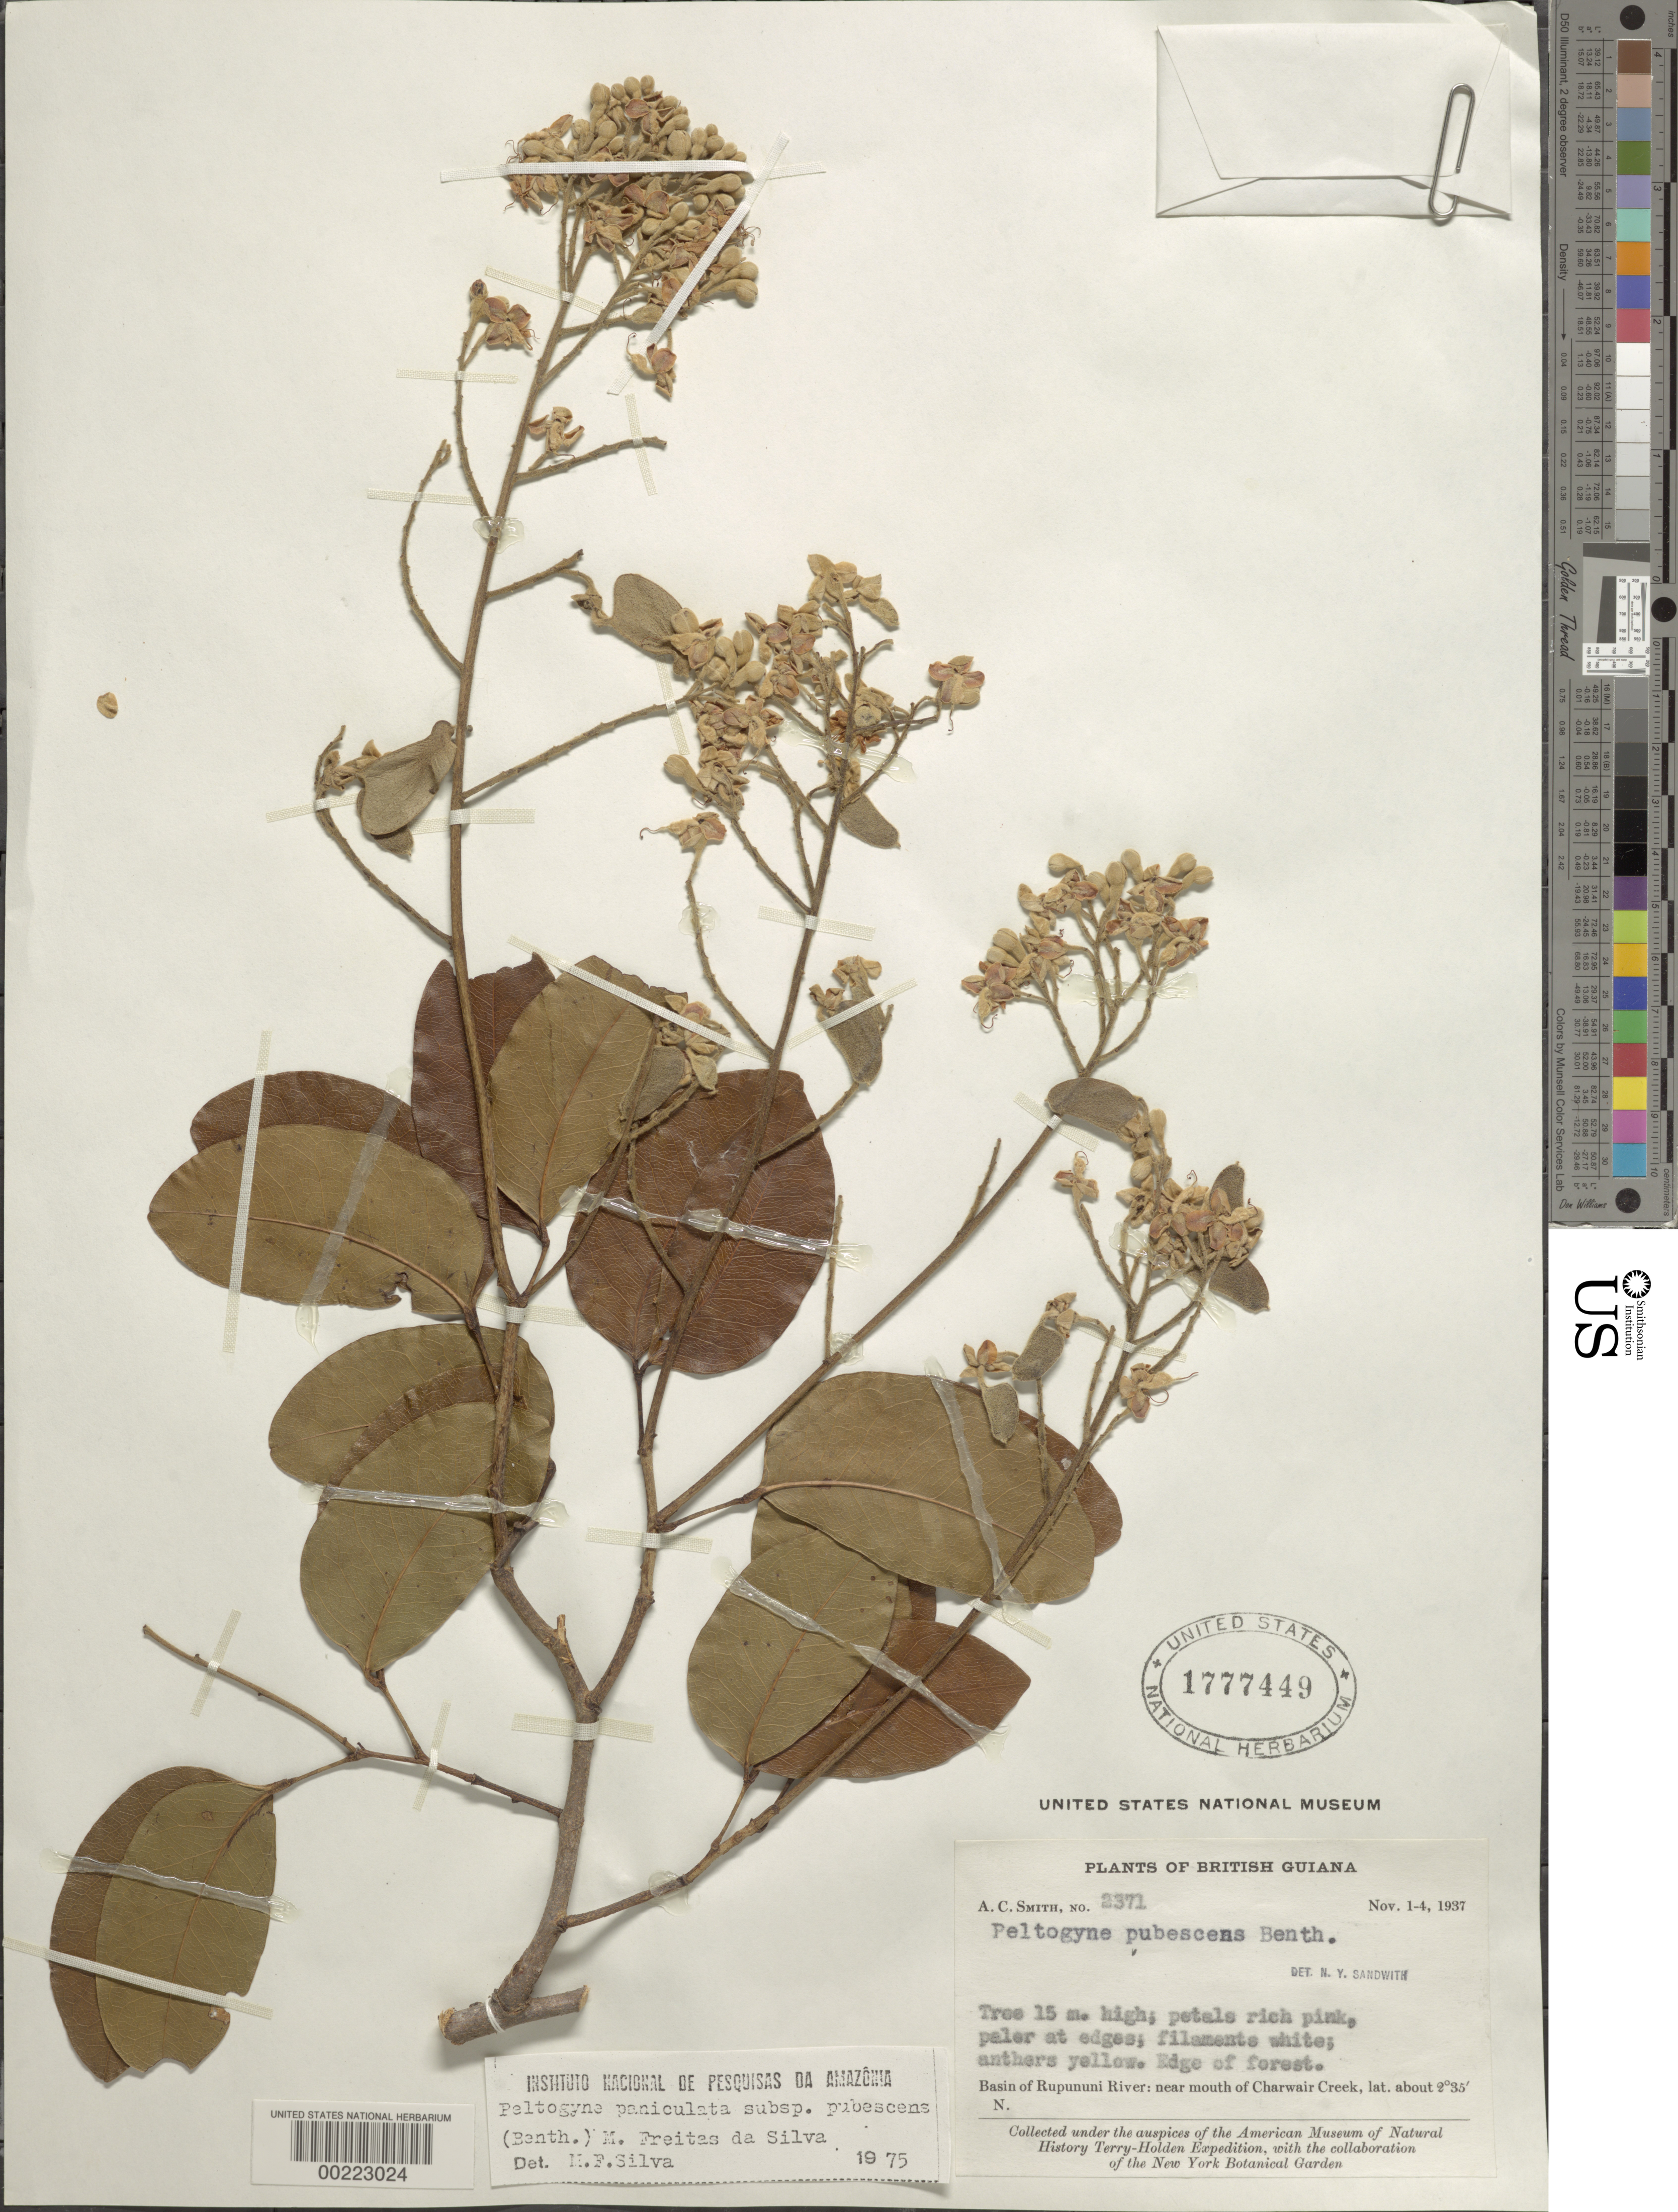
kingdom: Plantae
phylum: Tracheophyta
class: Magnoliopsida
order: Fabales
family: Fabaceae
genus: Peltogyne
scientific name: Peltogyne paniculata subsp. pubescens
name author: (Benth.) M.F. Silva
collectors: A. C. Smith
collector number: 2371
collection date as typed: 01 Nov 1937 to 04 Nov 1937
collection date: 1937-11-01/1937-11-04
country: Guyana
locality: Basin of rupununi river; near mouth of charwair creek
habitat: Edge of forest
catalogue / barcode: US 1777449